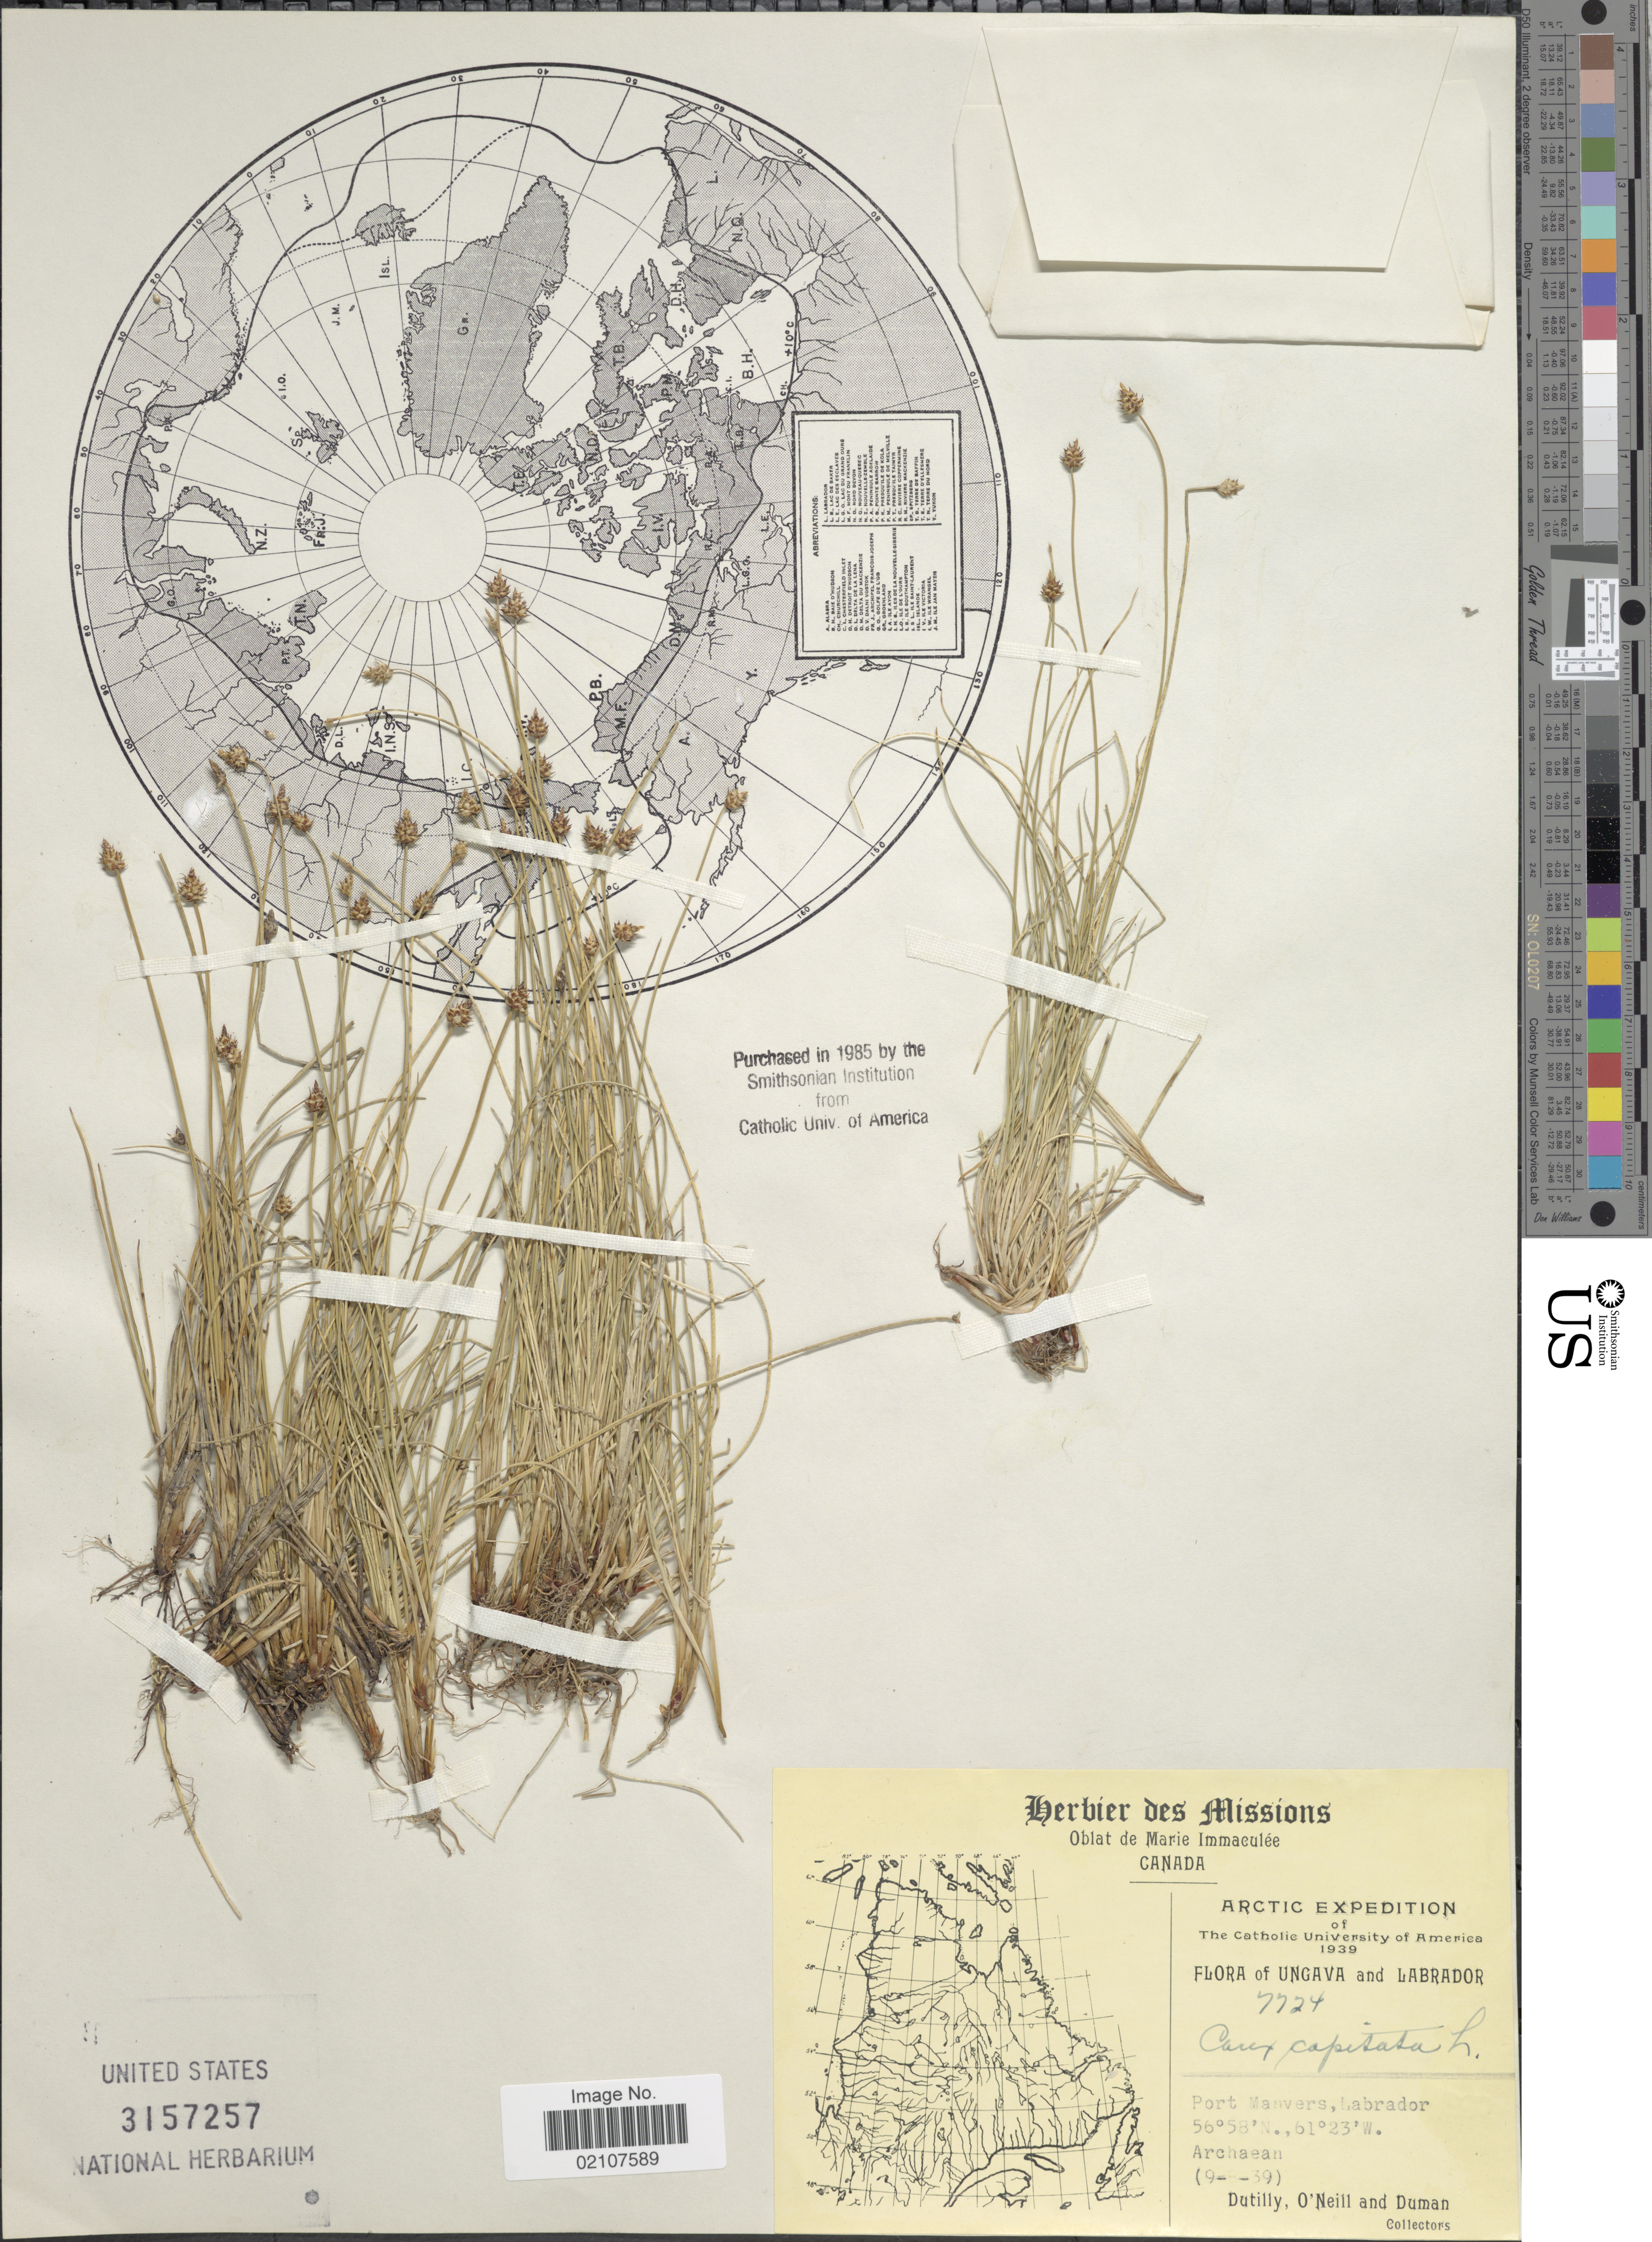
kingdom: Plantae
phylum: Tracheophyta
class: Liliopsida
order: Poales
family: Cyperaceae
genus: Carex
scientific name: Carex capitata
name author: L.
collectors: -. Dutilly, O' Neill & -. Duman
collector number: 7724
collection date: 1939-08-09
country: Canada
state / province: Newfoundland and Labrador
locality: Arctic, Port manvers, Labrador.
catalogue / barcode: US 3157257